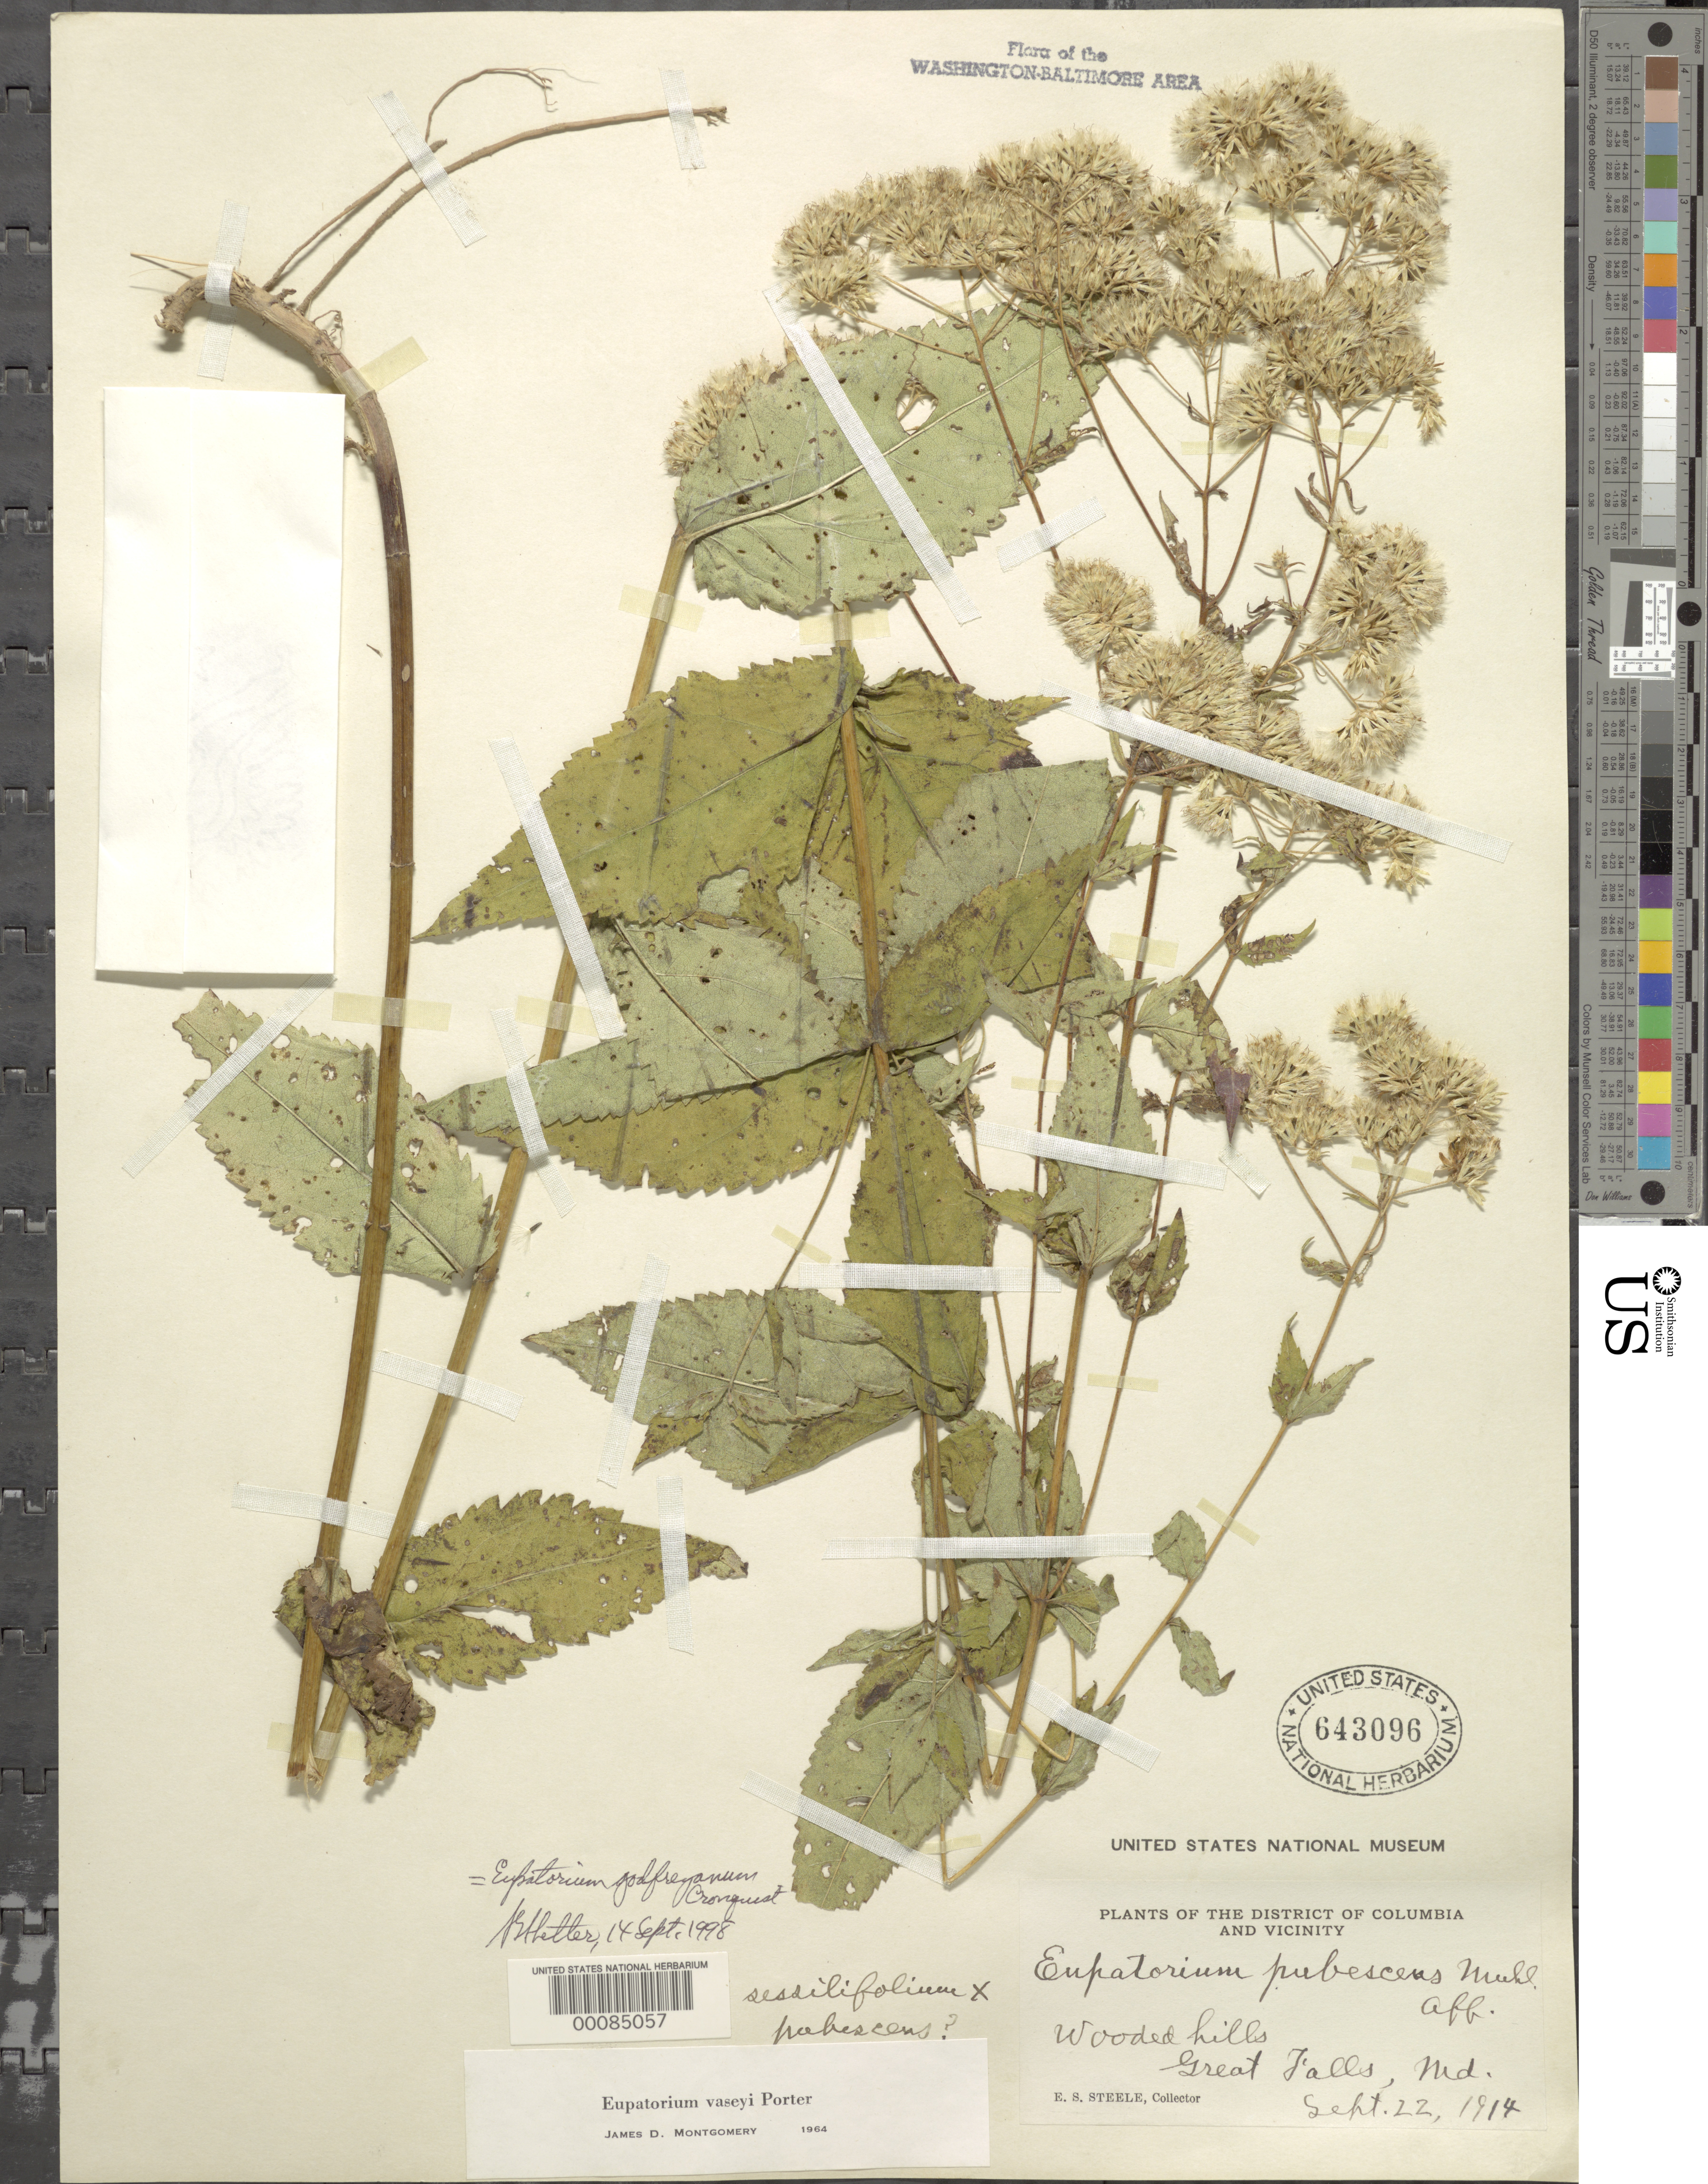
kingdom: Plantae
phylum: Tracheophyta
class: Magnoliopsida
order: Asterales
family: Asteraceae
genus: Eupatorium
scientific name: Eupatorium godfreyanum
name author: Cronq.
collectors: E. Steele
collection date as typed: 22 Sep 1914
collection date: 1914-09-22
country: United States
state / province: Maryland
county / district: Montgomery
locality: Great Falls C. & O. Canal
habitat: Wooded hills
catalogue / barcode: US 643096